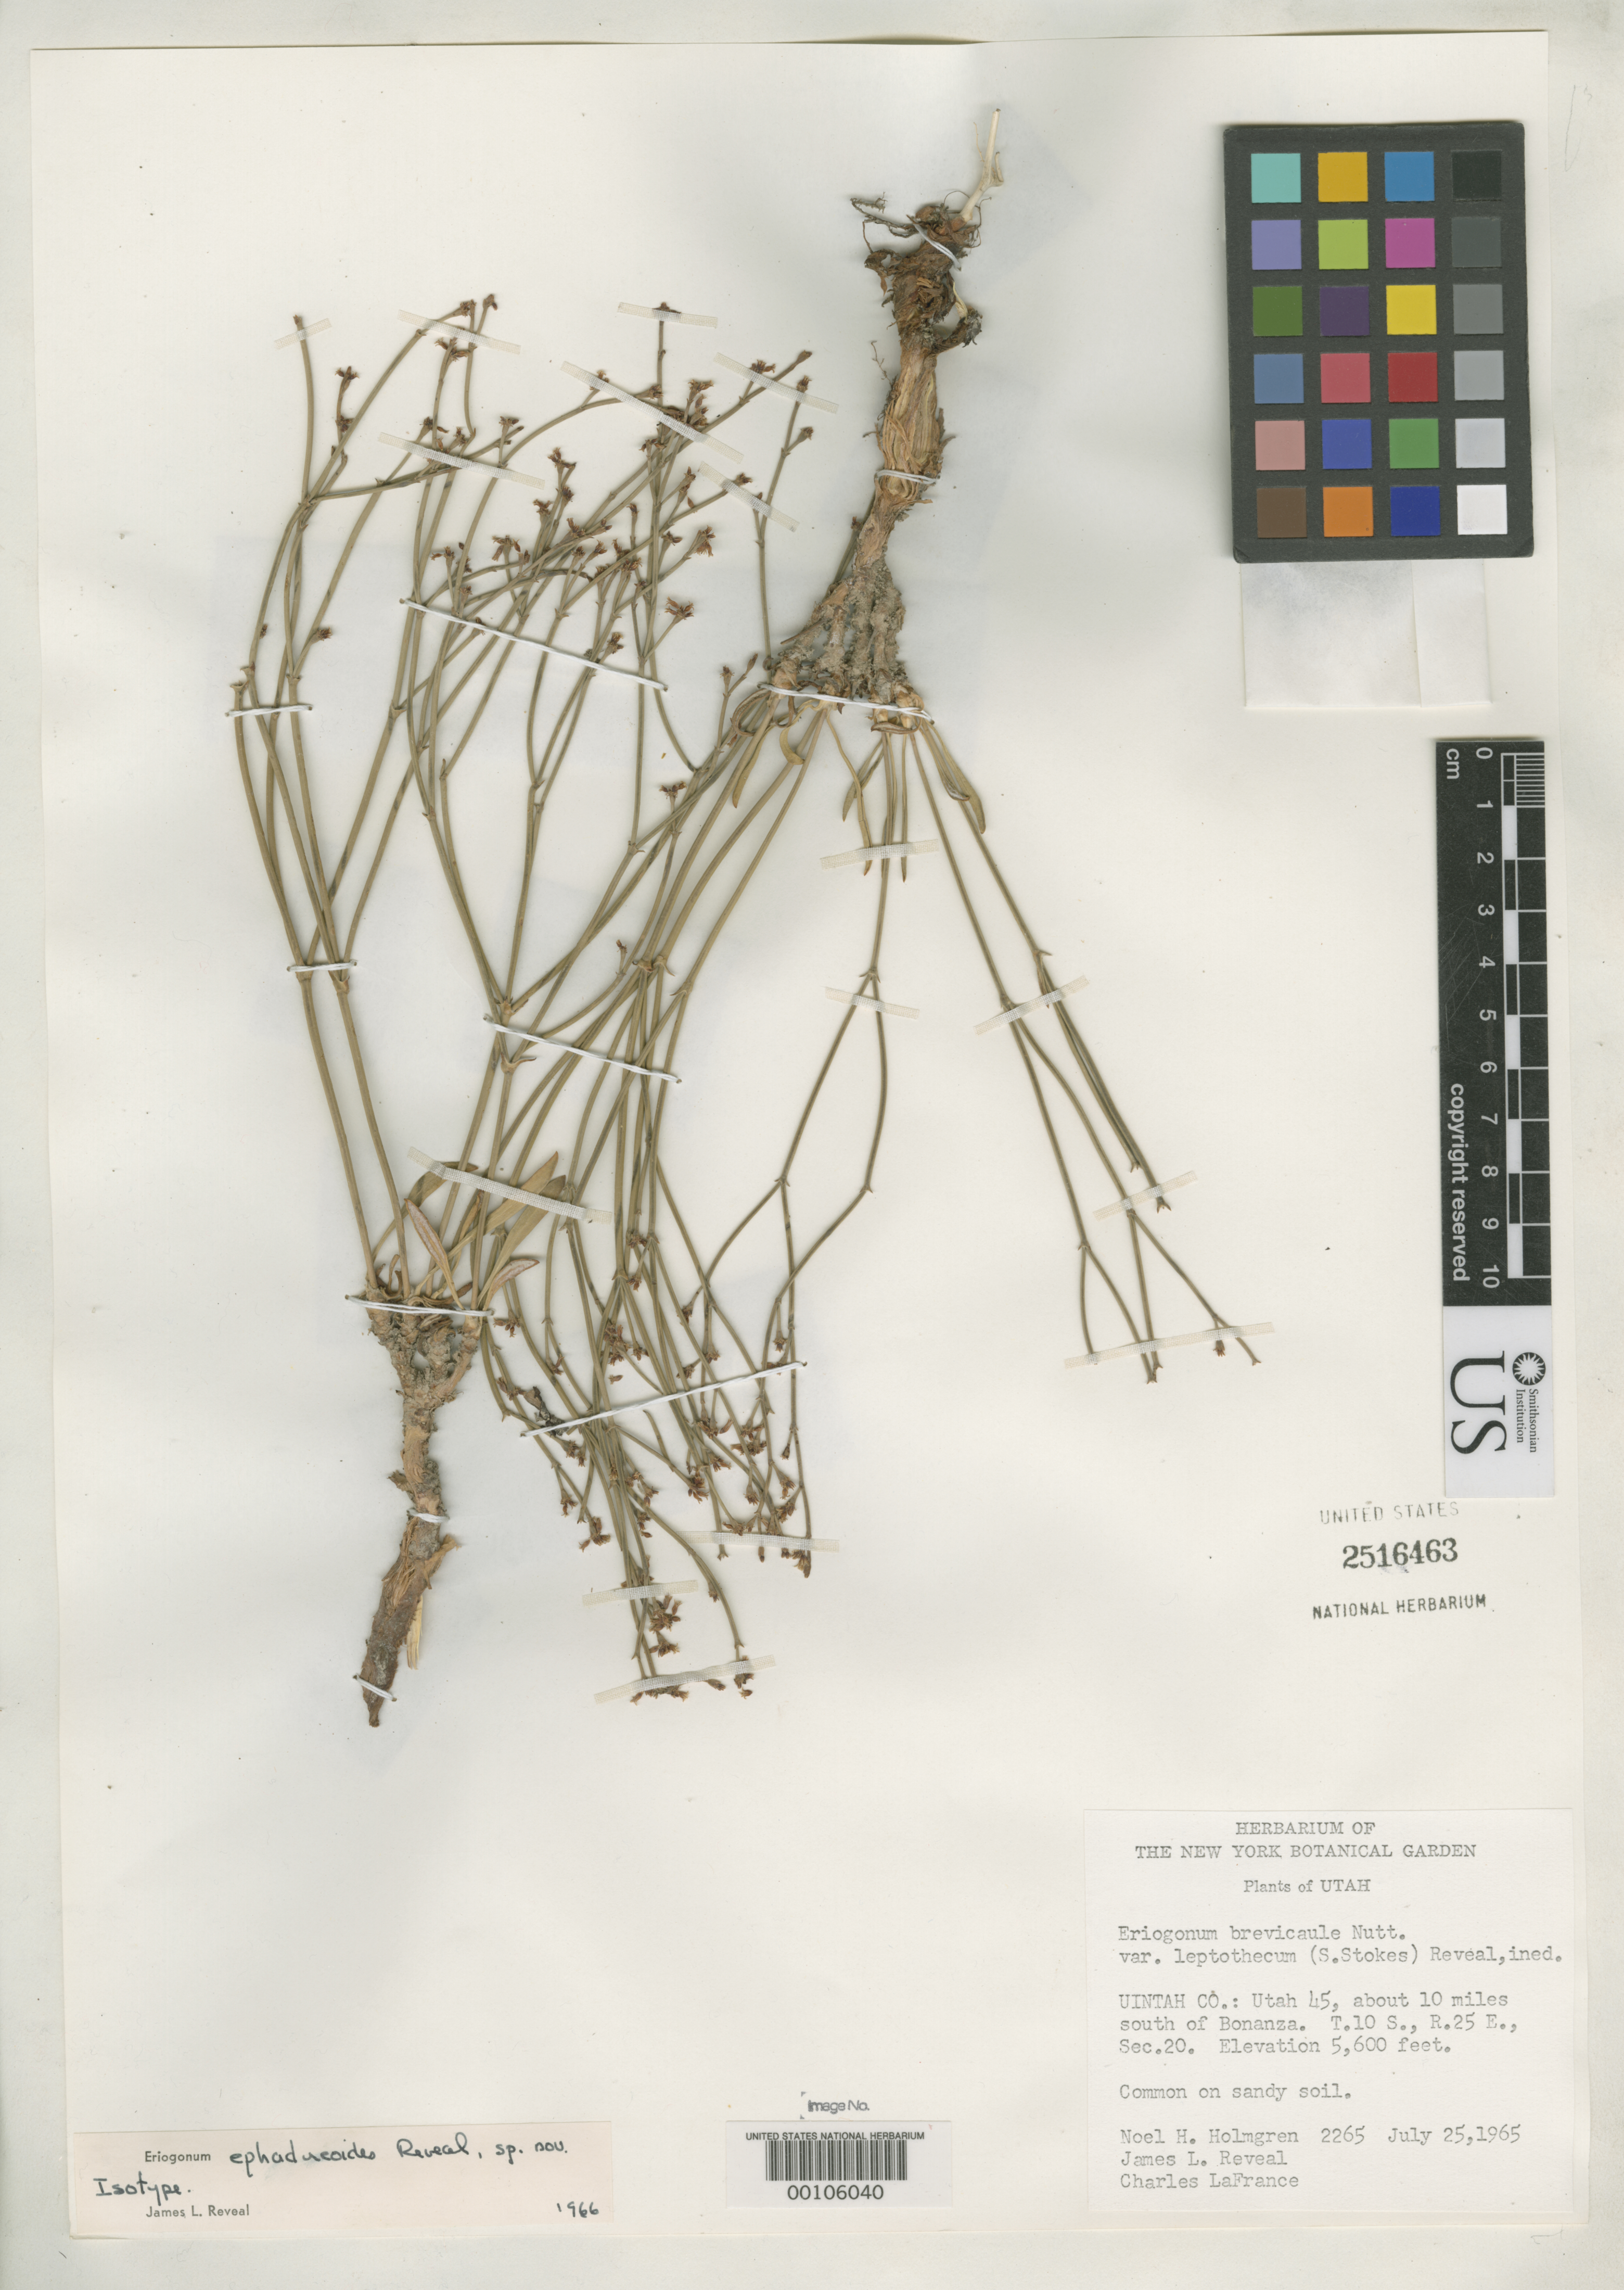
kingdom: Plantae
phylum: Tracheophyta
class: Magnoliopsida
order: Caryophyllales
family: Polygonaceae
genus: Eriogonum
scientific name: Eriogonum ephedroides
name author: Reveal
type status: Isotype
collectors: N. H. Holmgren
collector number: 2265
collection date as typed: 25 Jul 1965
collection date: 1965-07-25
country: United States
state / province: Utah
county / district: Uintah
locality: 10 mi S of Bonanza; alt. 5600 ft.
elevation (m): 1707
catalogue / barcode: US 2516463